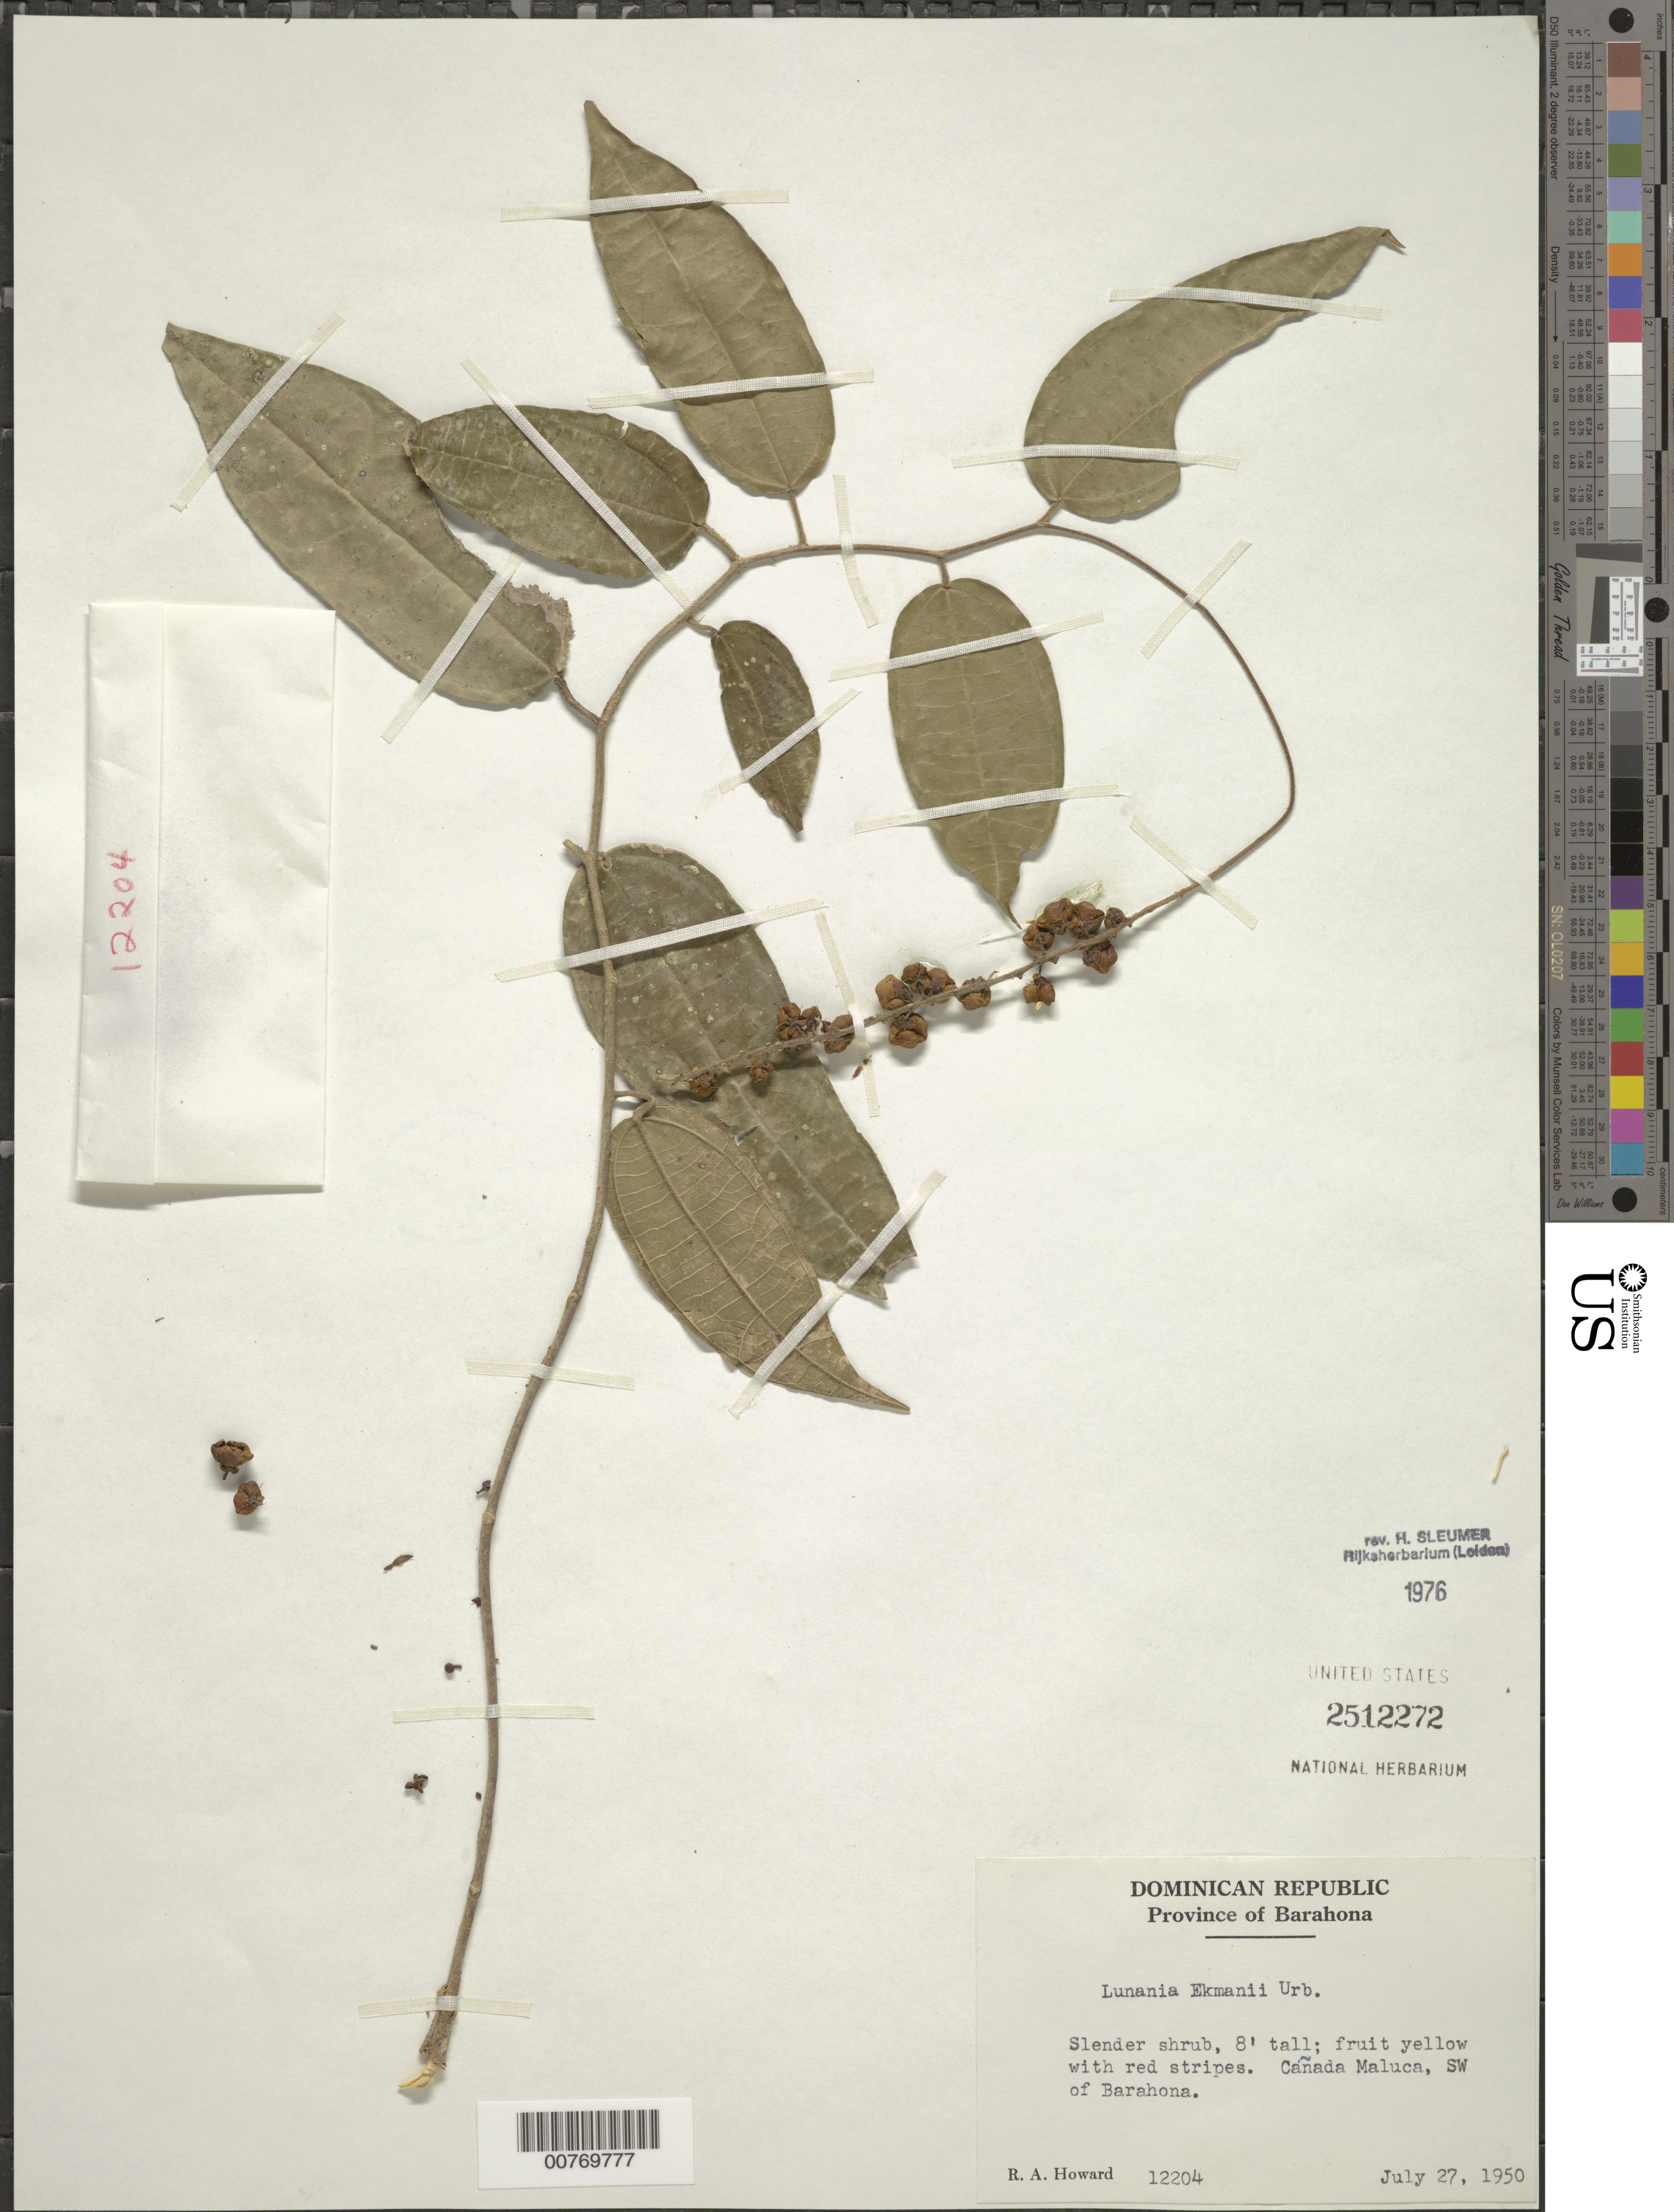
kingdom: Plantae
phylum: Tracheophyta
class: Magnoliopsida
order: Malpighiales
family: Salicaceae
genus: Lunania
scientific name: Lunania ekmanii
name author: Urb.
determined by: Sleumer, H. O.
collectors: R. A. Howard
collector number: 12204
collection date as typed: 27 Jul 1950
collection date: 1950-07-27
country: Dominican Republic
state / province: Barahona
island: Hispaniola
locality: Cañada Maluca, SW of Barahona.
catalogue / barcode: US 2512272